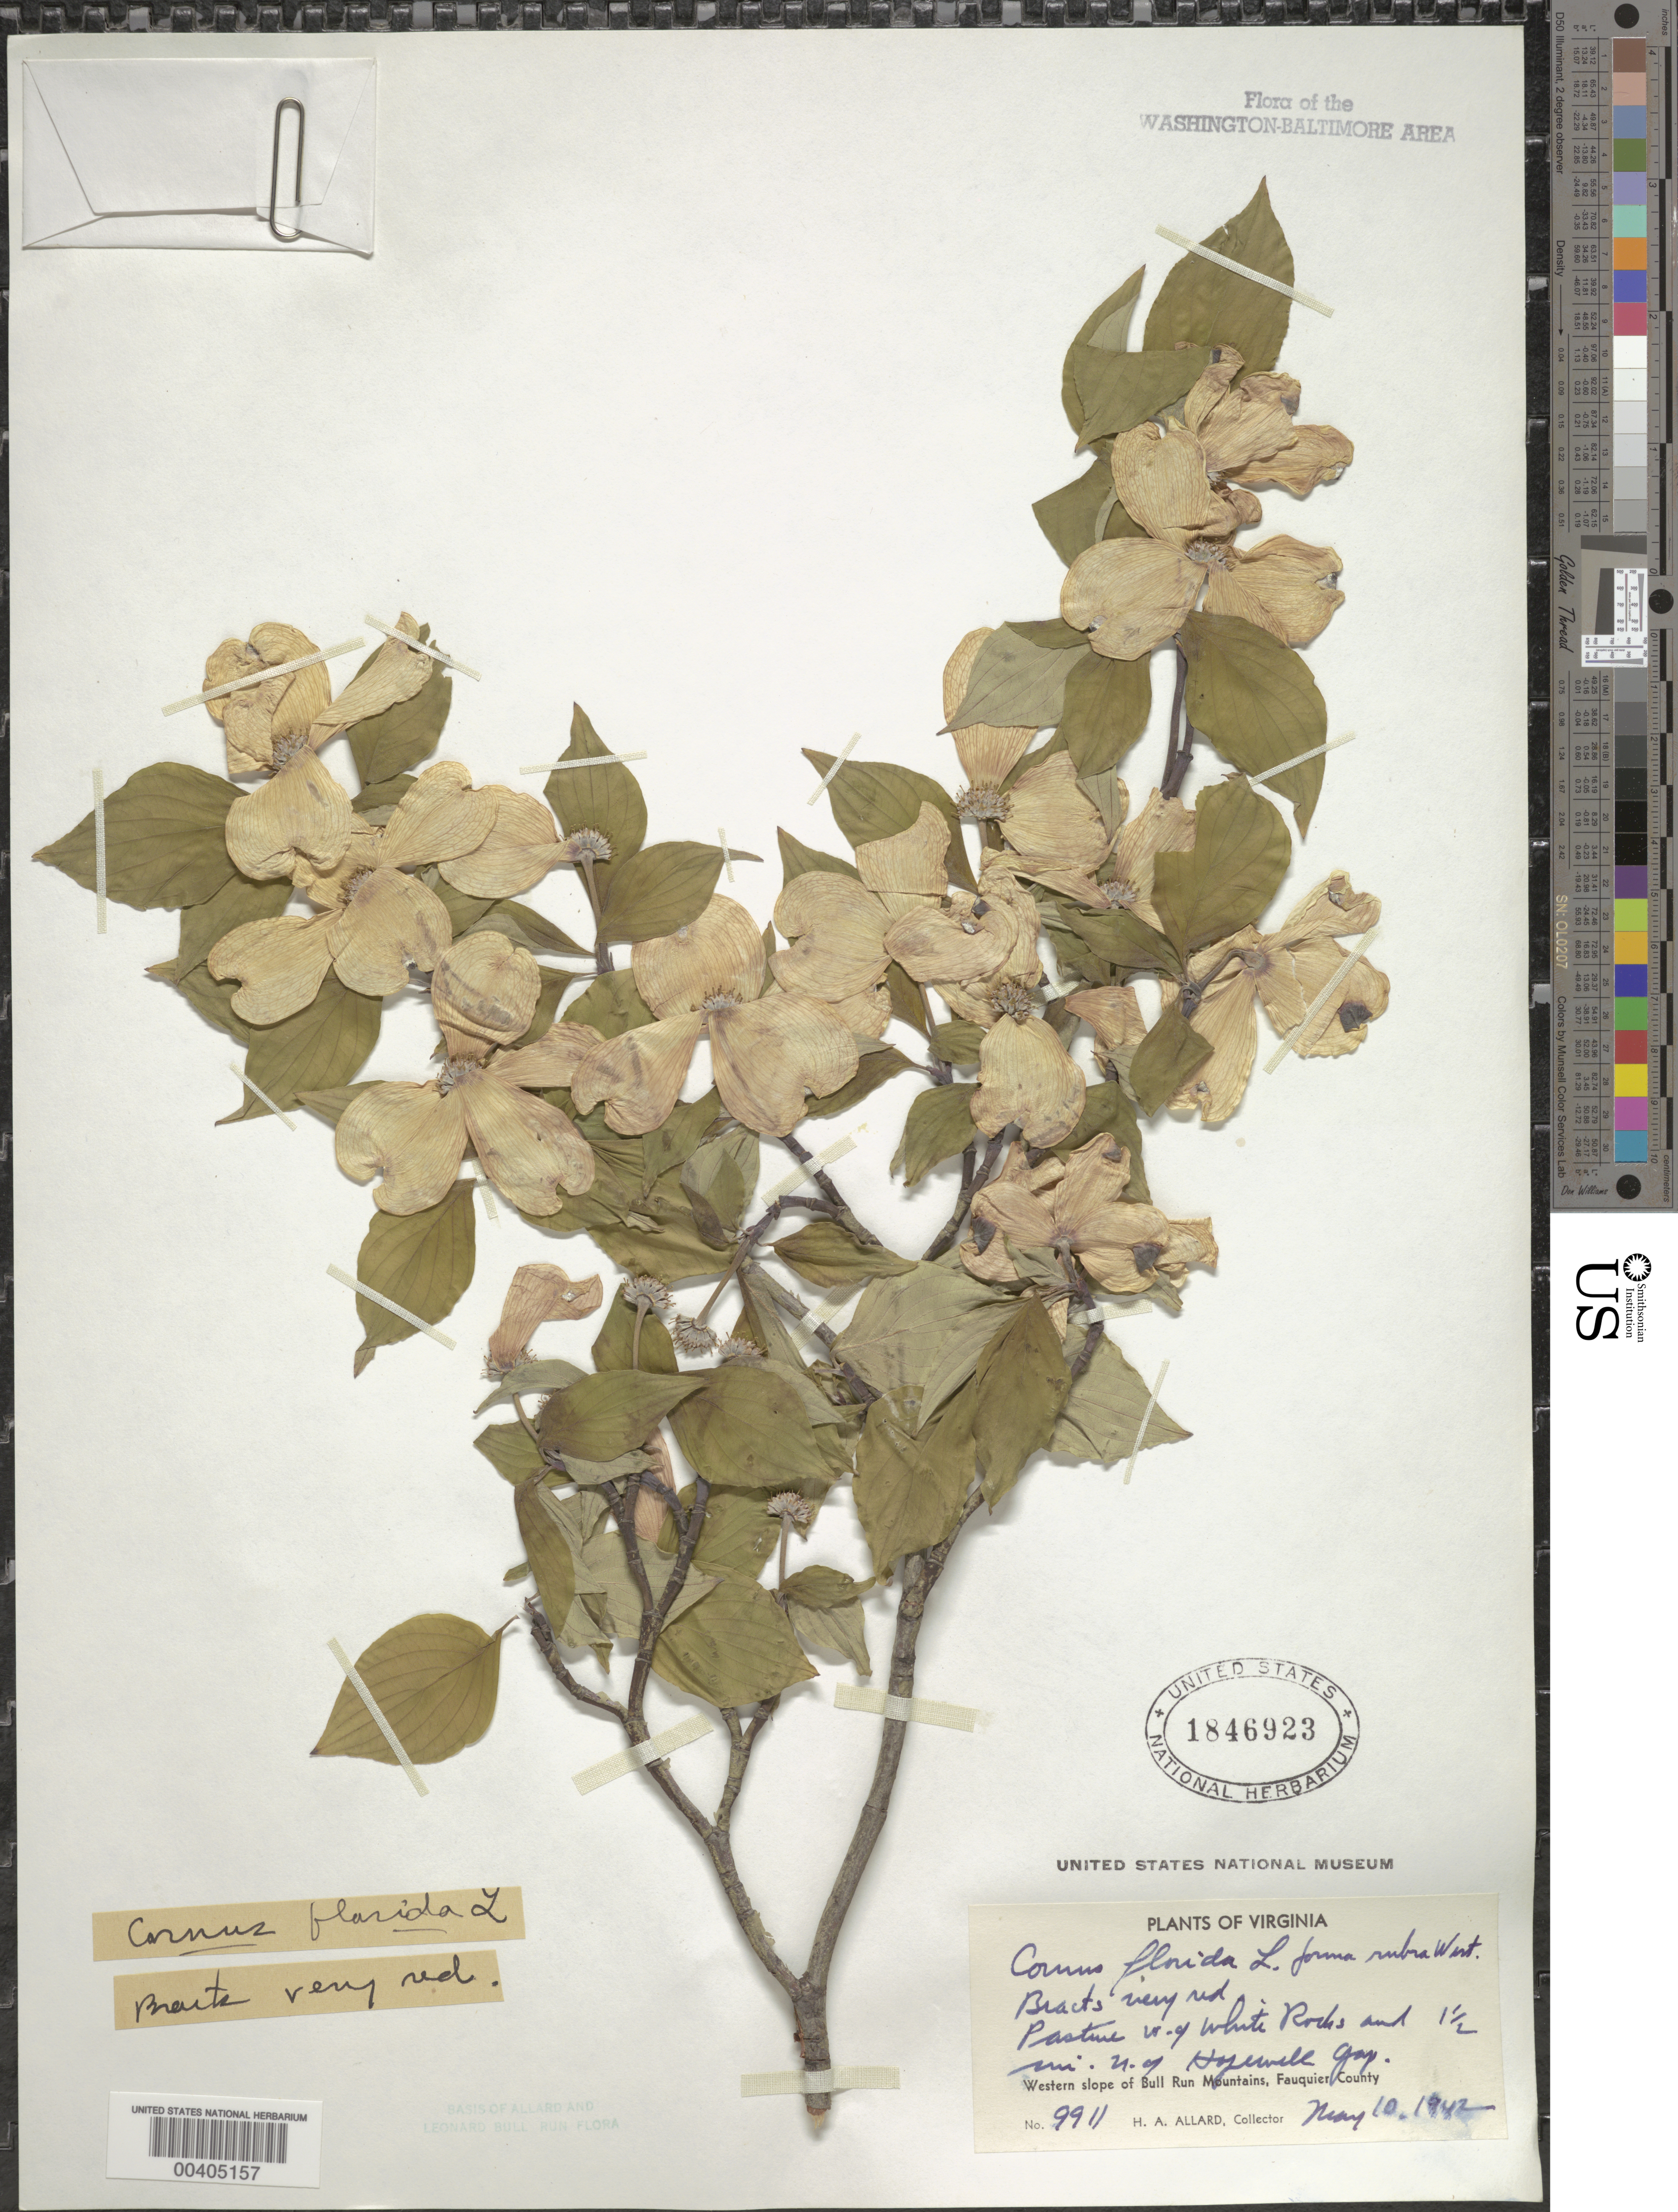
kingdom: Plantae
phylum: Tracheophyta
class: Magnoliopsida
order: Cornales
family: Cornaceae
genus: Cornus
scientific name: Cornus florida f. rubra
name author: Weston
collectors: H. A. Allard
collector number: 9911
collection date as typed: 10 May 1942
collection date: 1942-05-10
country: United States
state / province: Virginia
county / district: Fauquier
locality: W of White Rocks and 1.5 mi. N of Hopewell Gap, western slope of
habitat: Pasture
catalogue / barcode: US 1846923